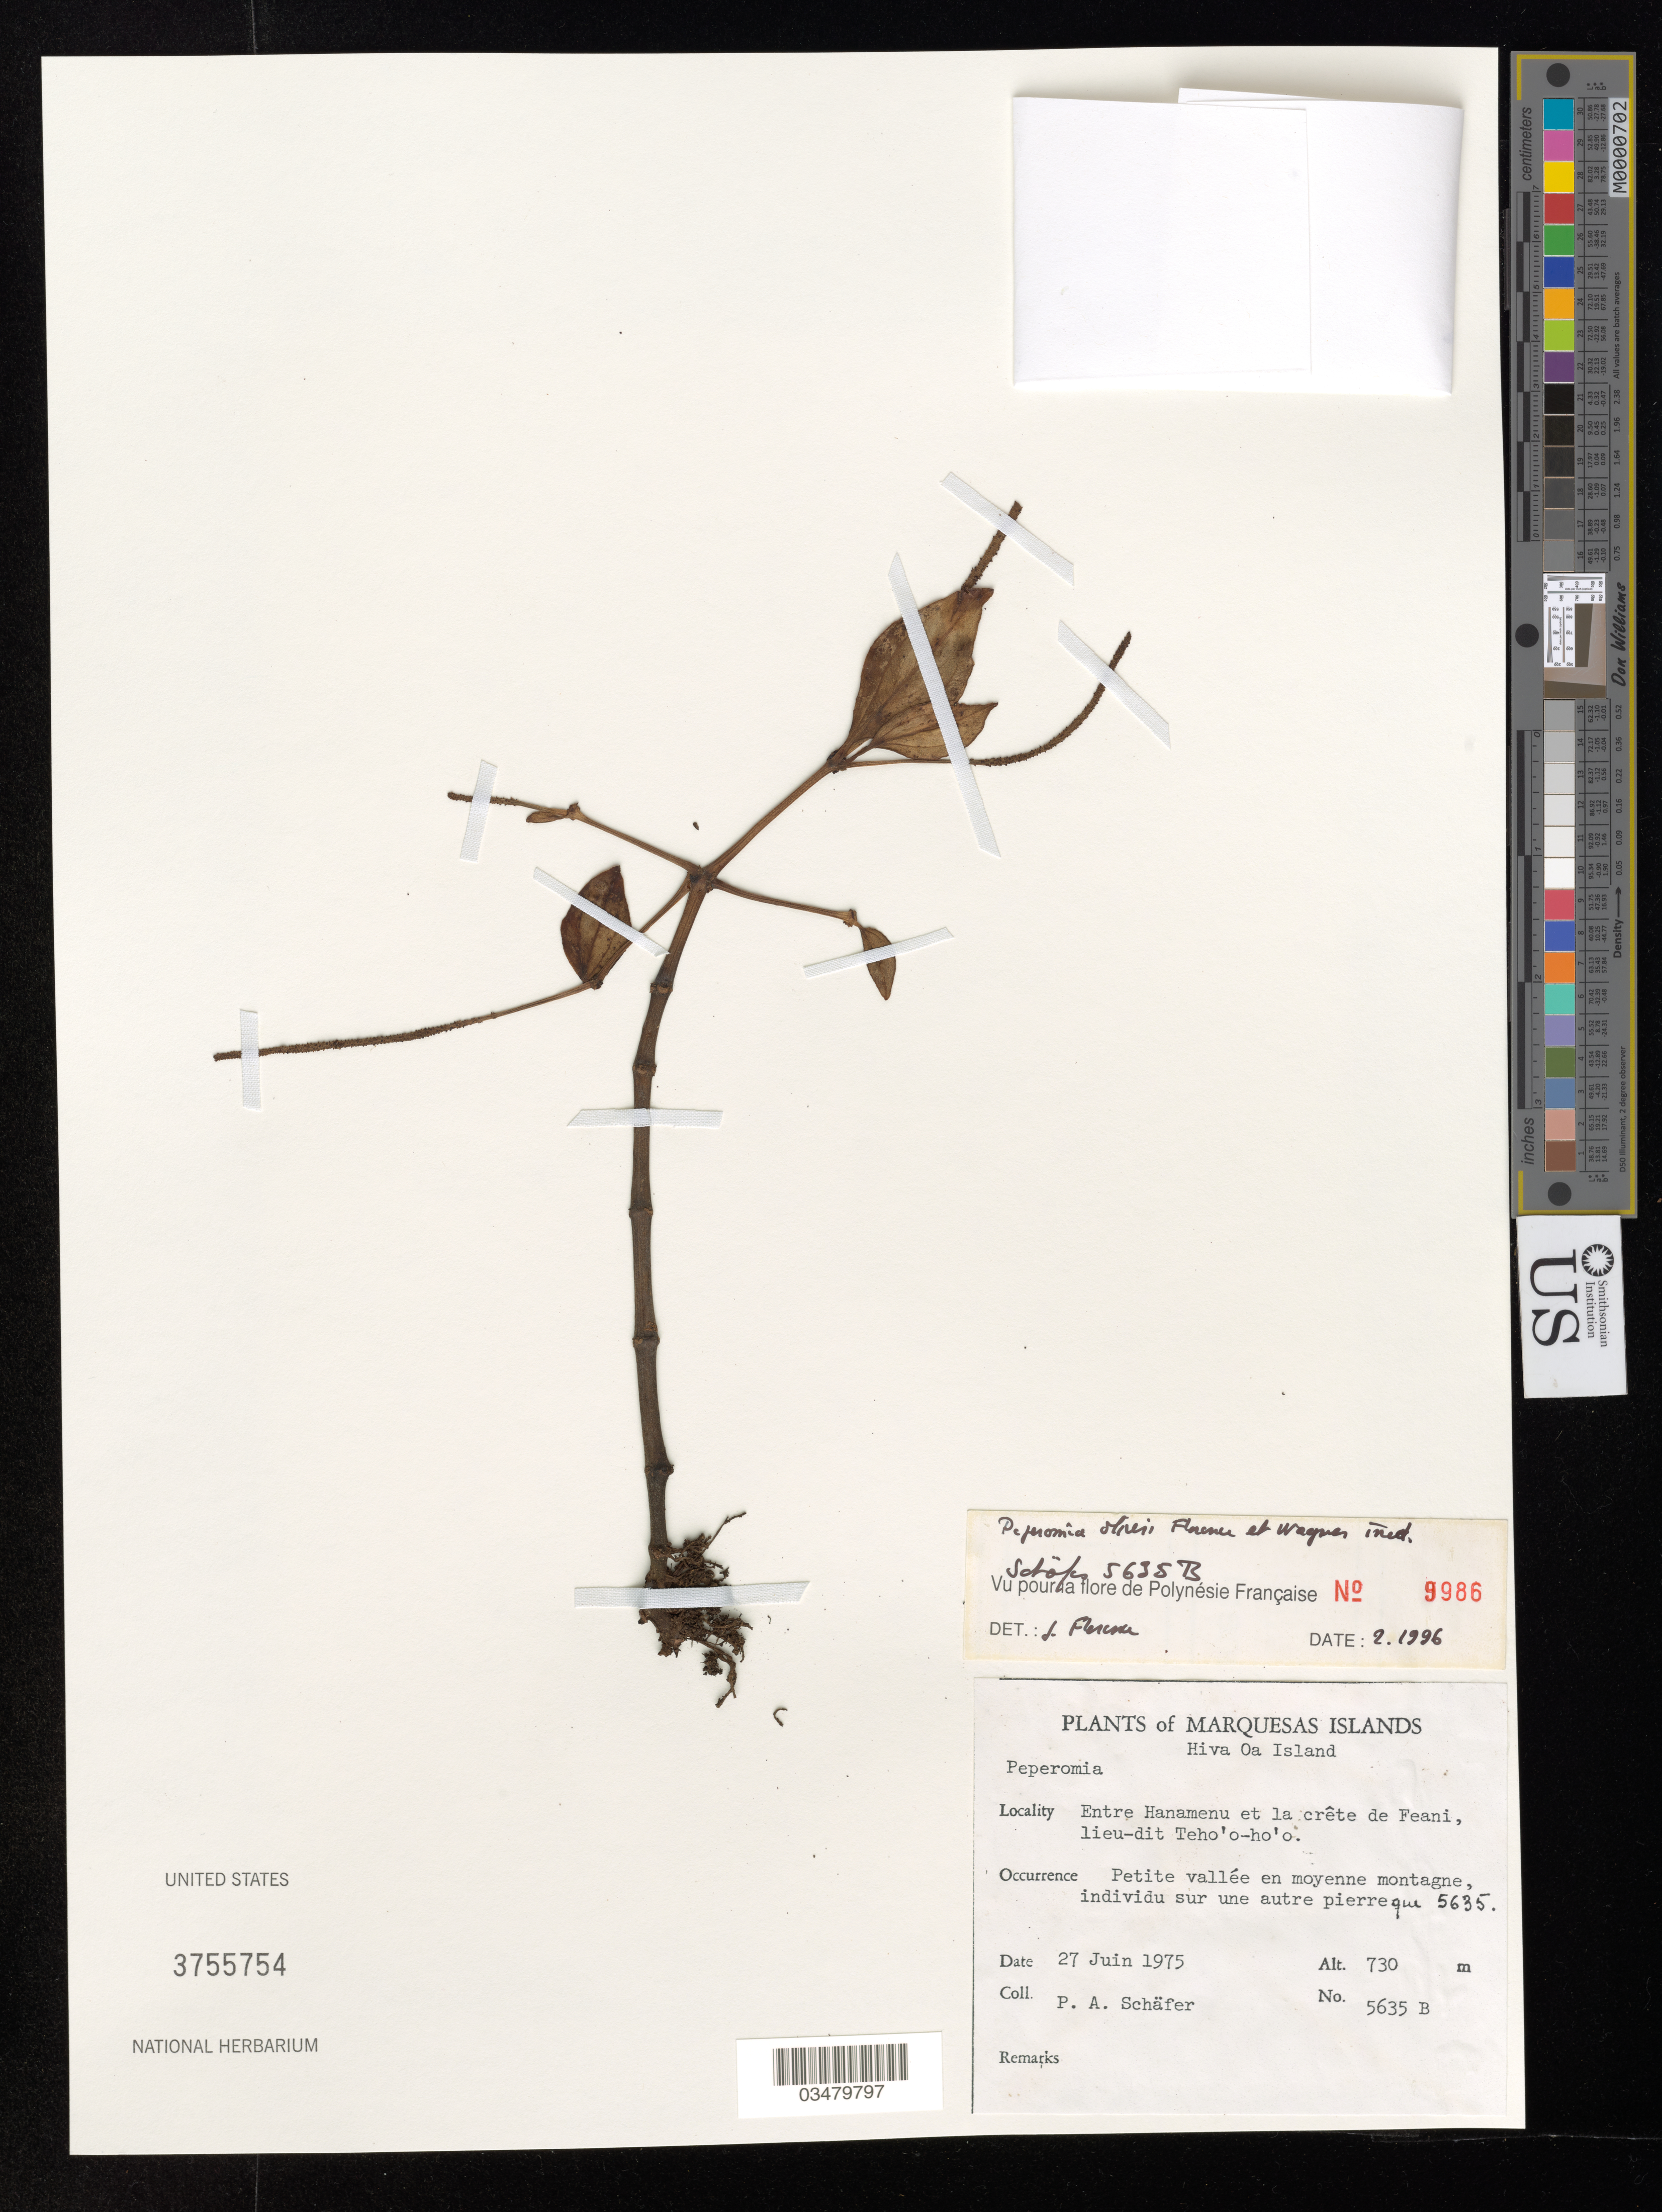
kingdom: Plantae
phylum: Tracheophyta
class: Magnoliopsida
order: Piperales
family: Piperaceae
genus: Peperomia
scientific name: Peperomia oliveri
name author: J. Florence & W.L. Wagner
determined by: Florence, J.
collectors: P. A. Schäfer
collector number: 5635B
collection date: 1975-06-27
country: French Polynesia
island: Hiva Oa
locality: Entre Hanamenu et la crête de Feani, lieu-dit Teho'o-ho'o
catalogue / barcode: US 3755754